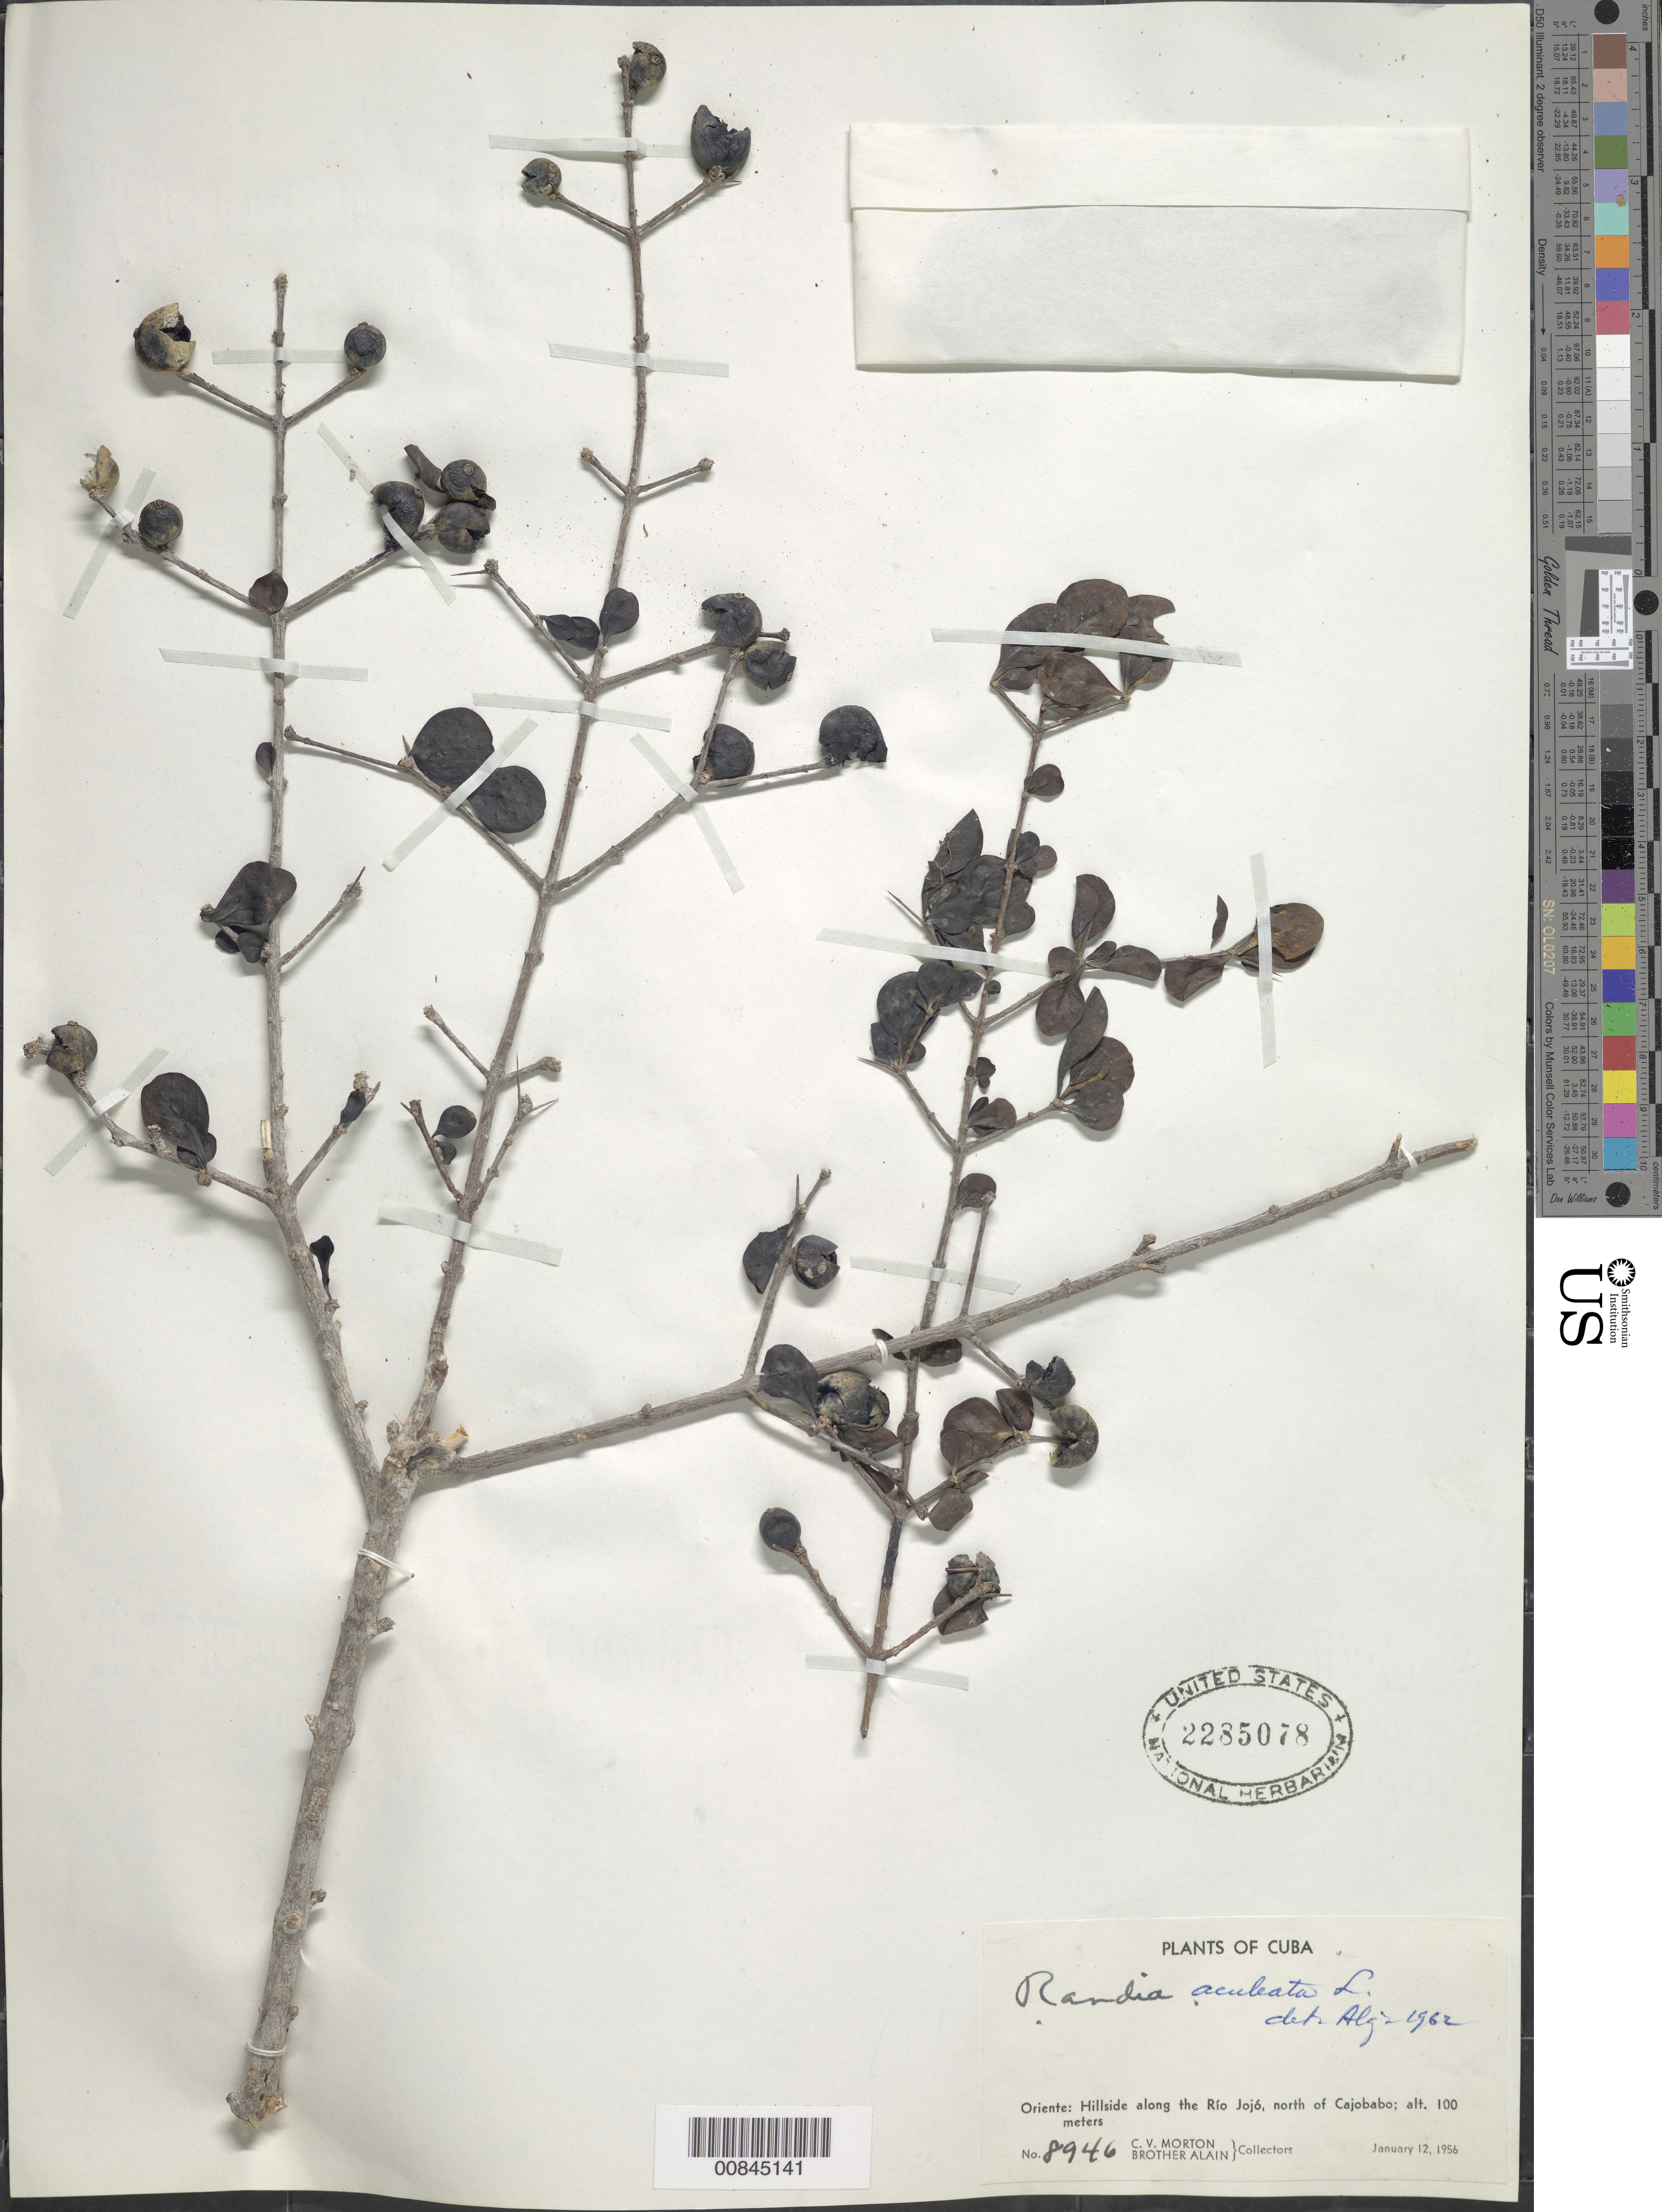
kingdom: Plantae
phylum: Tracheophyta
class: Magnoliopsida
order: Gentianales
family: Rubiaceae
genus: Randia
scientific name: Randia aculeata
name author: L.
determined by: Urban, Ignatz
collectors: C. V. Morton & A. H. Liogier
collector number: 8946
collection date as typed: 12 Jan 1956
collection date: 1956-01-12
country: Cuba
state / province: Oriente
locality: Hill along the Rio Jojó, north of Cajobabo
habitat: Hillside, along river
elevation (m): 100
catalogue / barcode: US 2285078